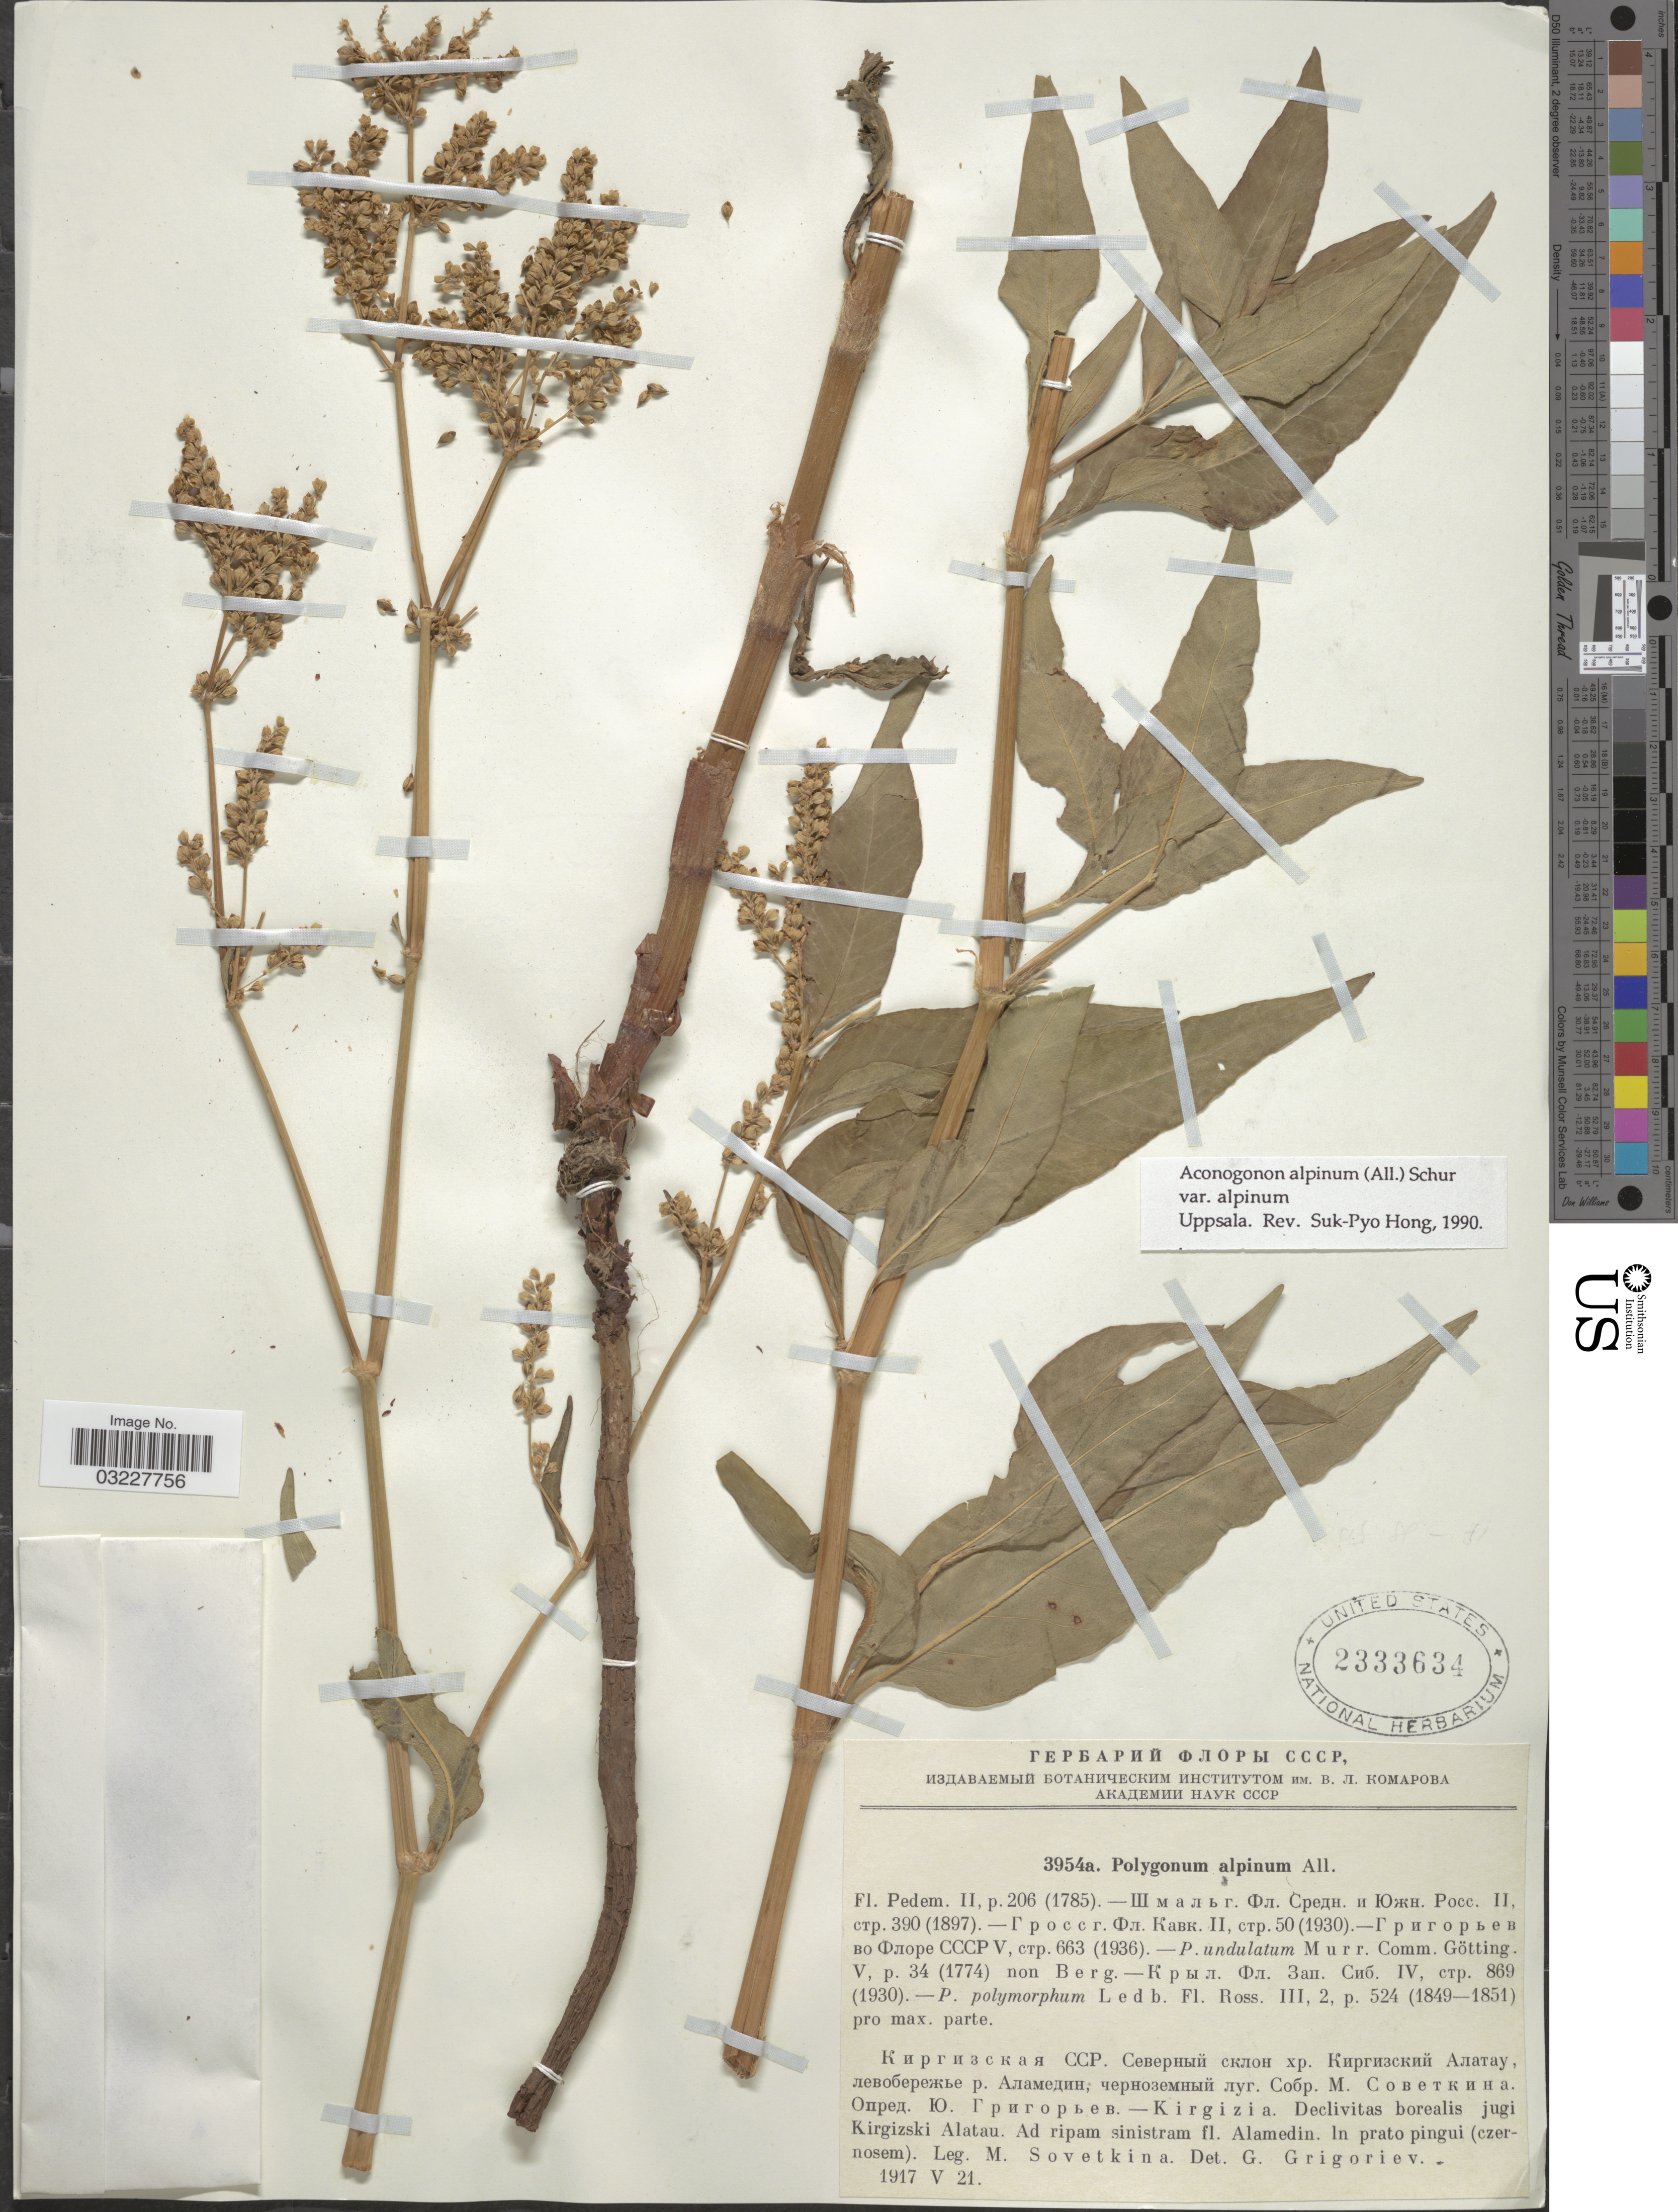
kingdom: Plantae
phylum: Tracheophyta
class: Magnoliopsida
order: Caryophyllales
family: Polygonaceae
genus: Koenigia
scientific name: Koenigia alpina var. alpina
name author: (All.) T.M. Schust. & Reveal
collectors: M. Sovetkina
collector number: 3954a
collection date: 1917-05-21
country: Kyrgyzstan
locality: Kirgizia. Declivitas borealis jugi Kirgizski Alatau. Ad ripam sinistram fl. Alamedin.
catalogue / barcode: US 2333634